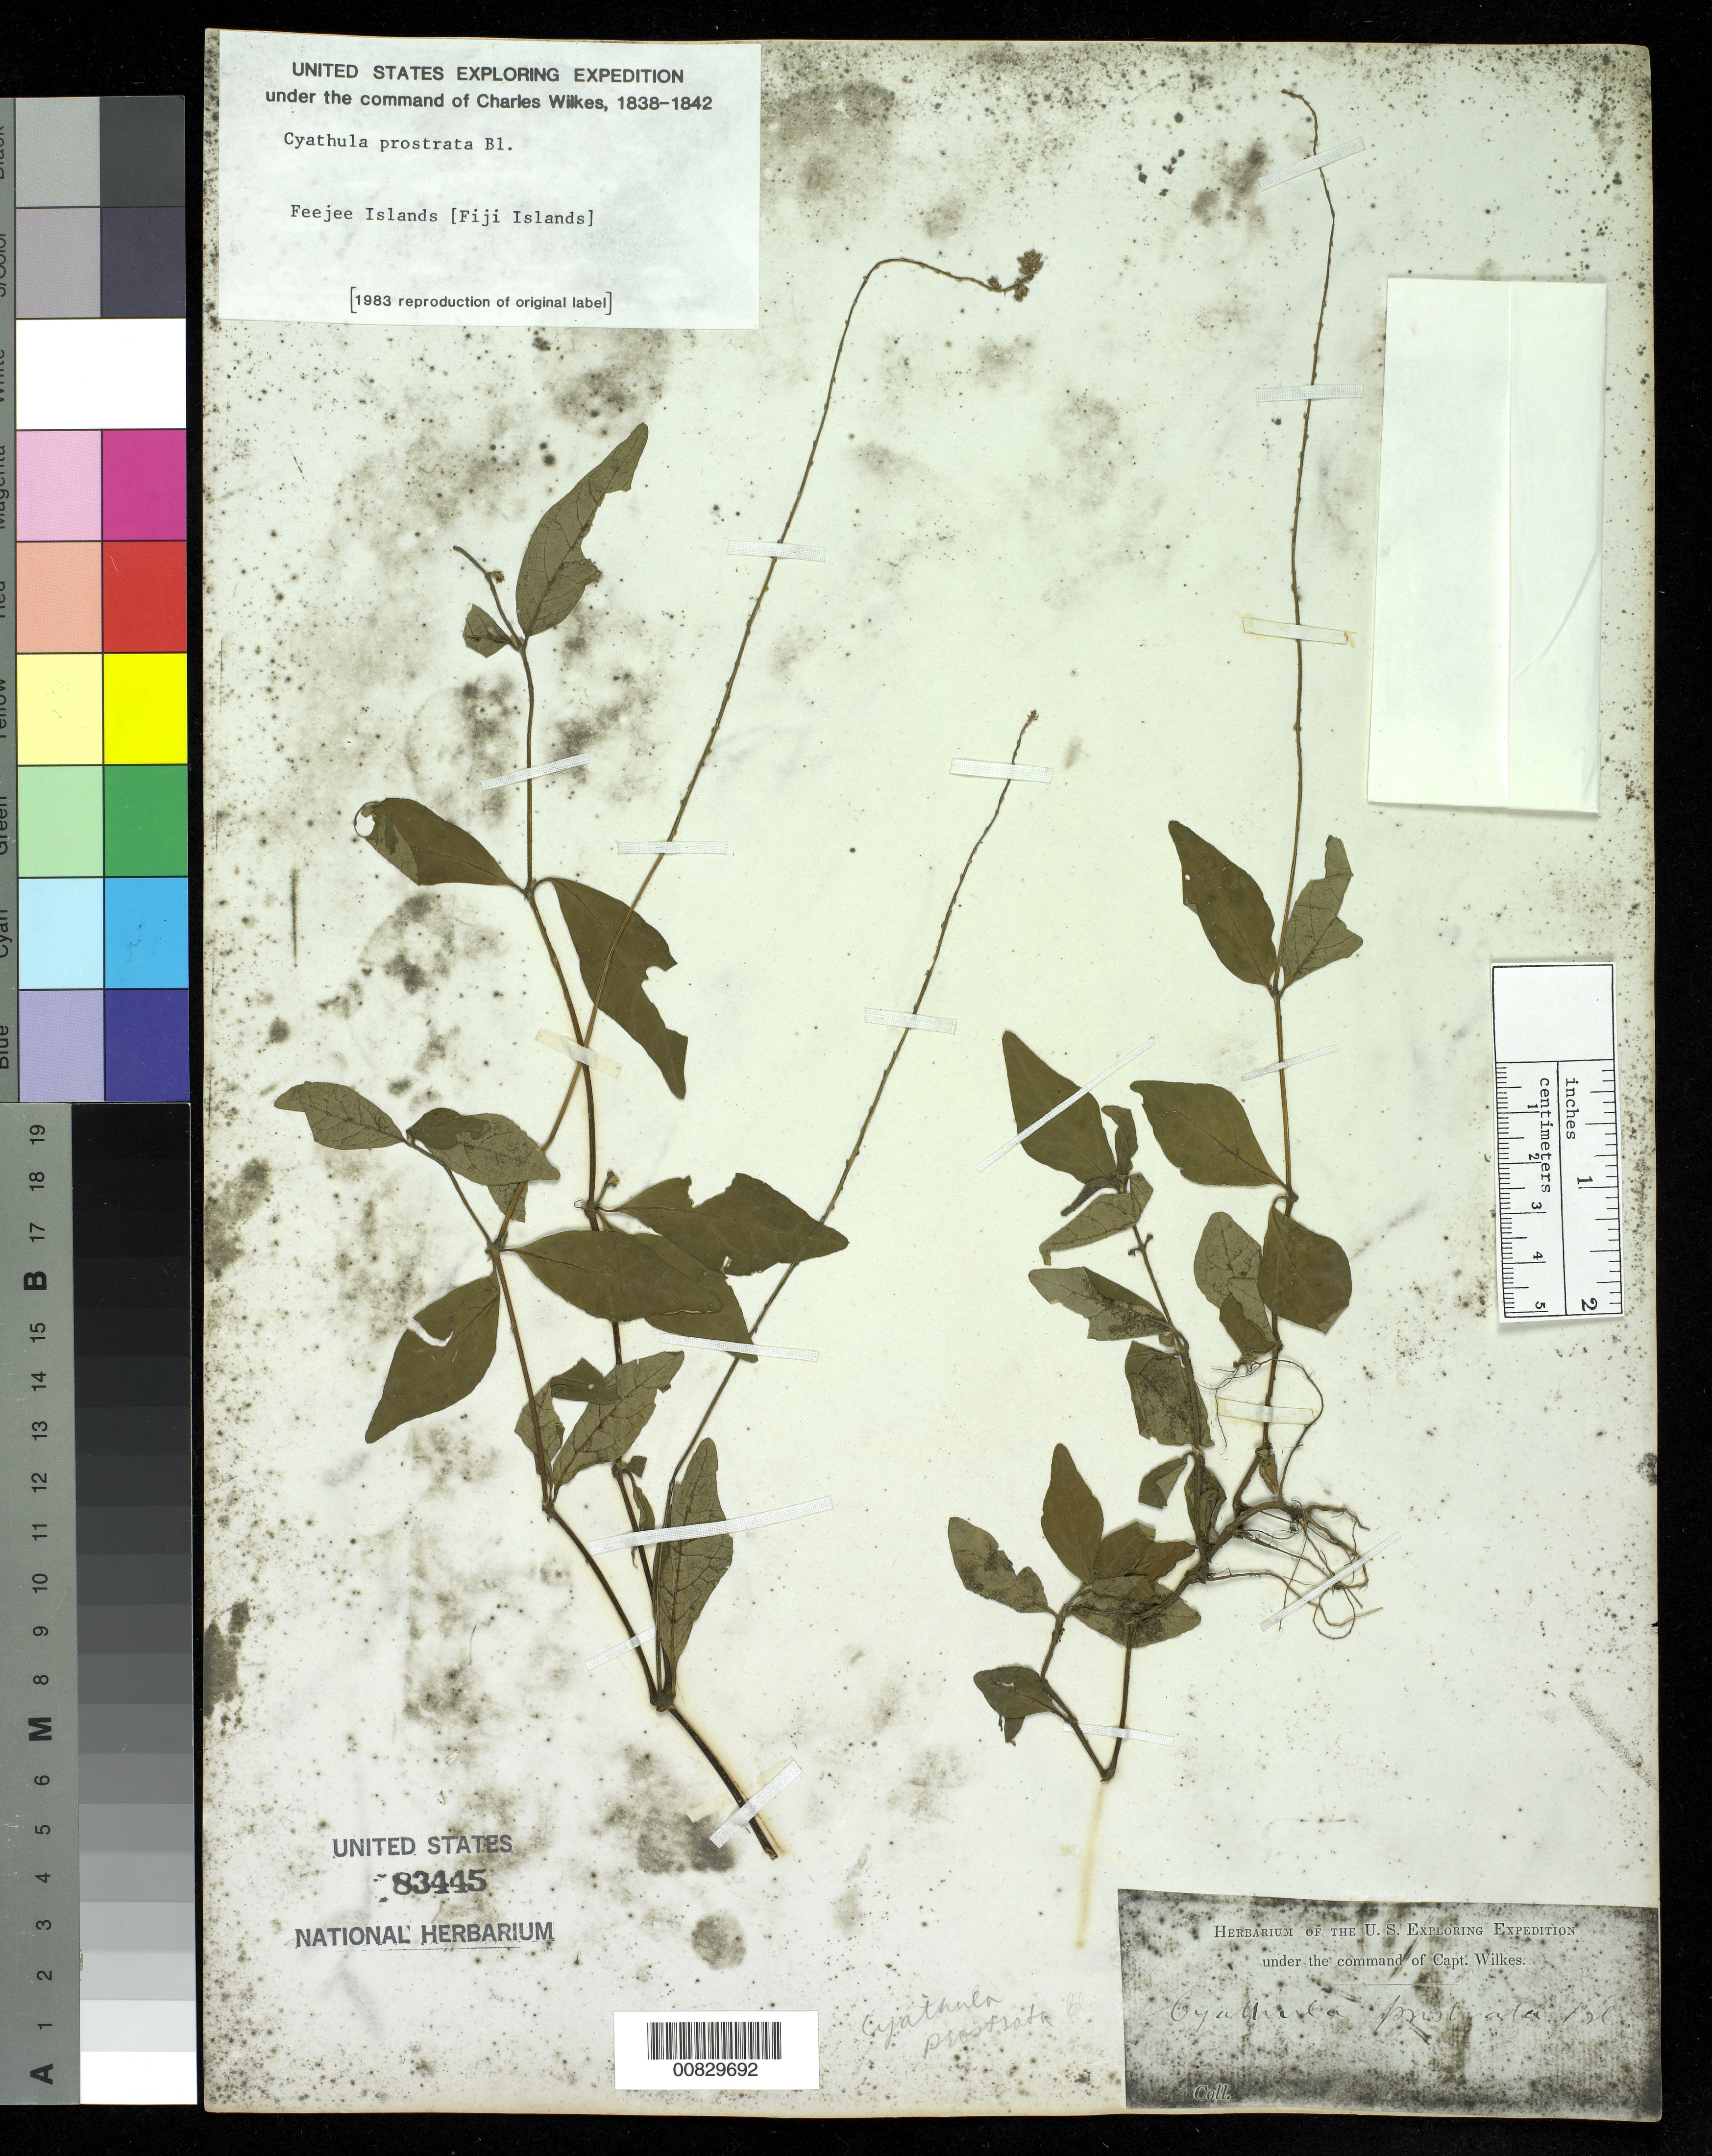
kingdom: Plantae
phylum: Tracheophyta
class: Magnoliopsida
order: Caryophyllales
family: Amaranthaceae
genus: Cyathula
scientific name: Cyathula prostrata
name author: (L.) Blume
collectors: Wilkes Explor. Exped.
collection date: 1838/1842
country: Fiji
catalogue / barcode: US 83445